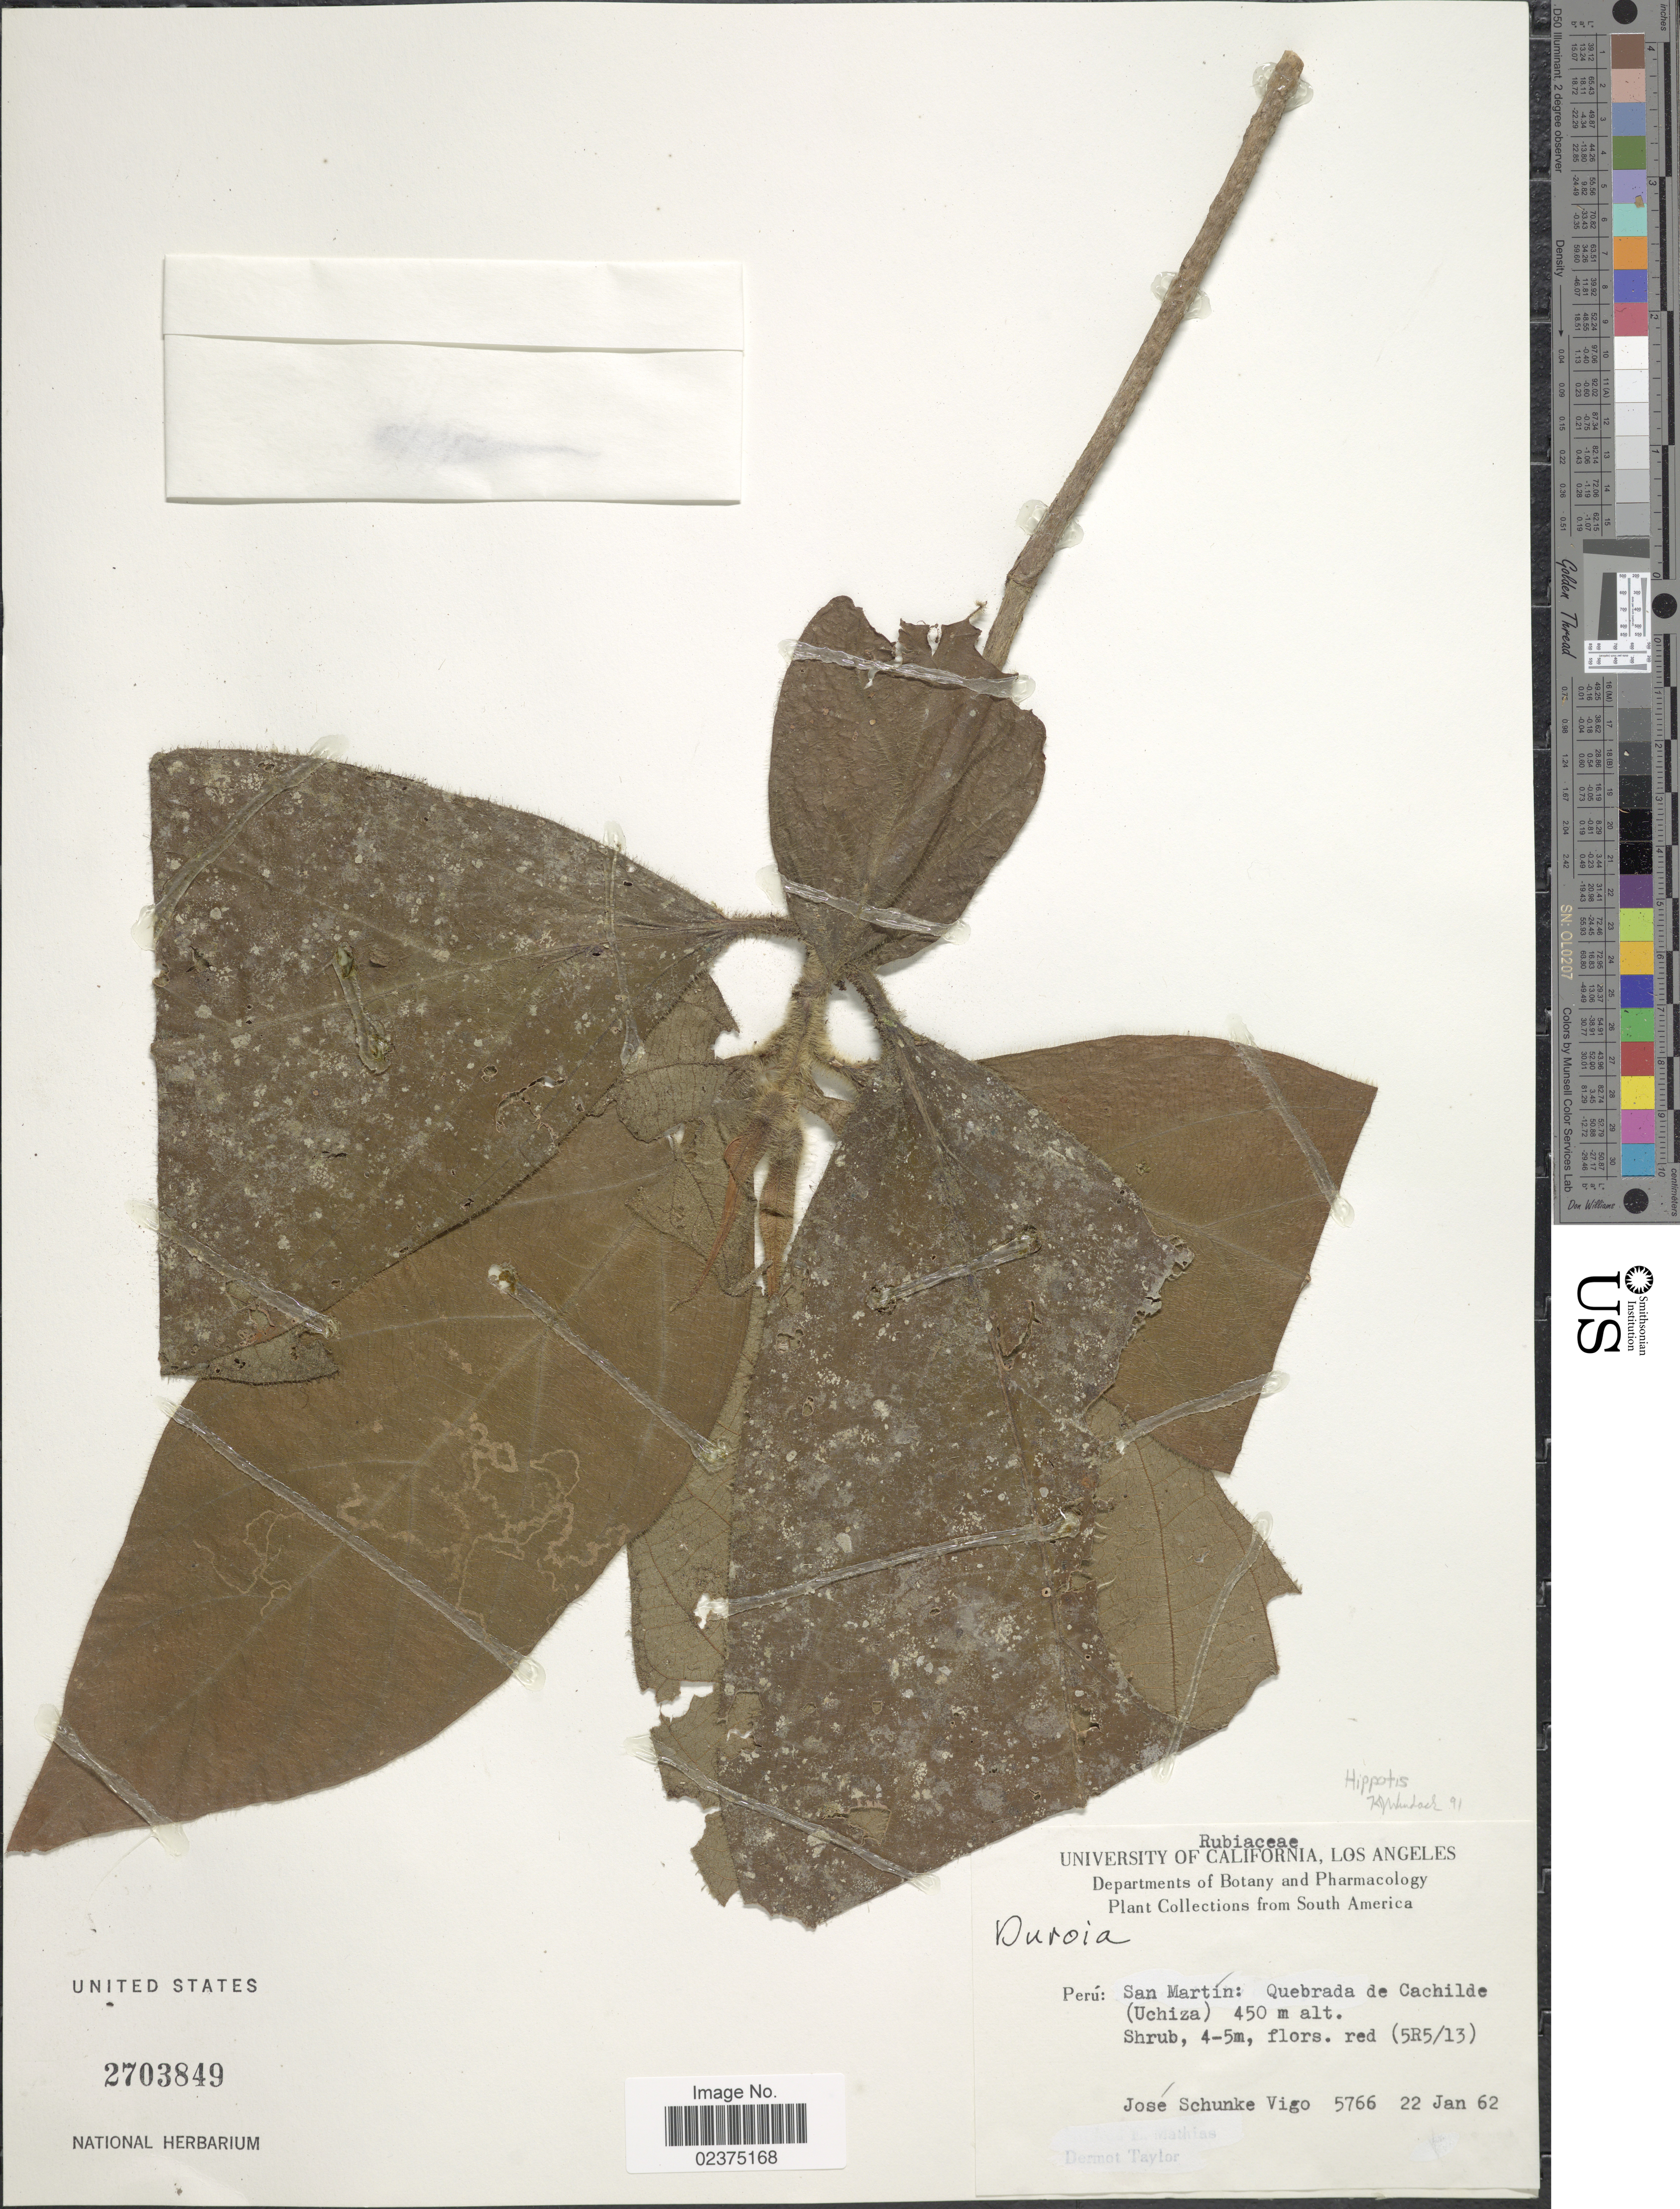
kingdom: Plantae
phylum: Tracheophyta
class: Magnoliopsida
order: Gentianales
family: Rubiaceae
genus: Hippotis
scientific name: Hippotis sp.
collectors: J. Schunke Vigo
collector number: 5766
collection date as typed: Transcribed d/m/y: 22/1/62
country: Peru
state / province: San Martín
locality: Quebrada de Cachilde (Uchiza)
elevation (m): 450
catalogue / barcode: US 2703849